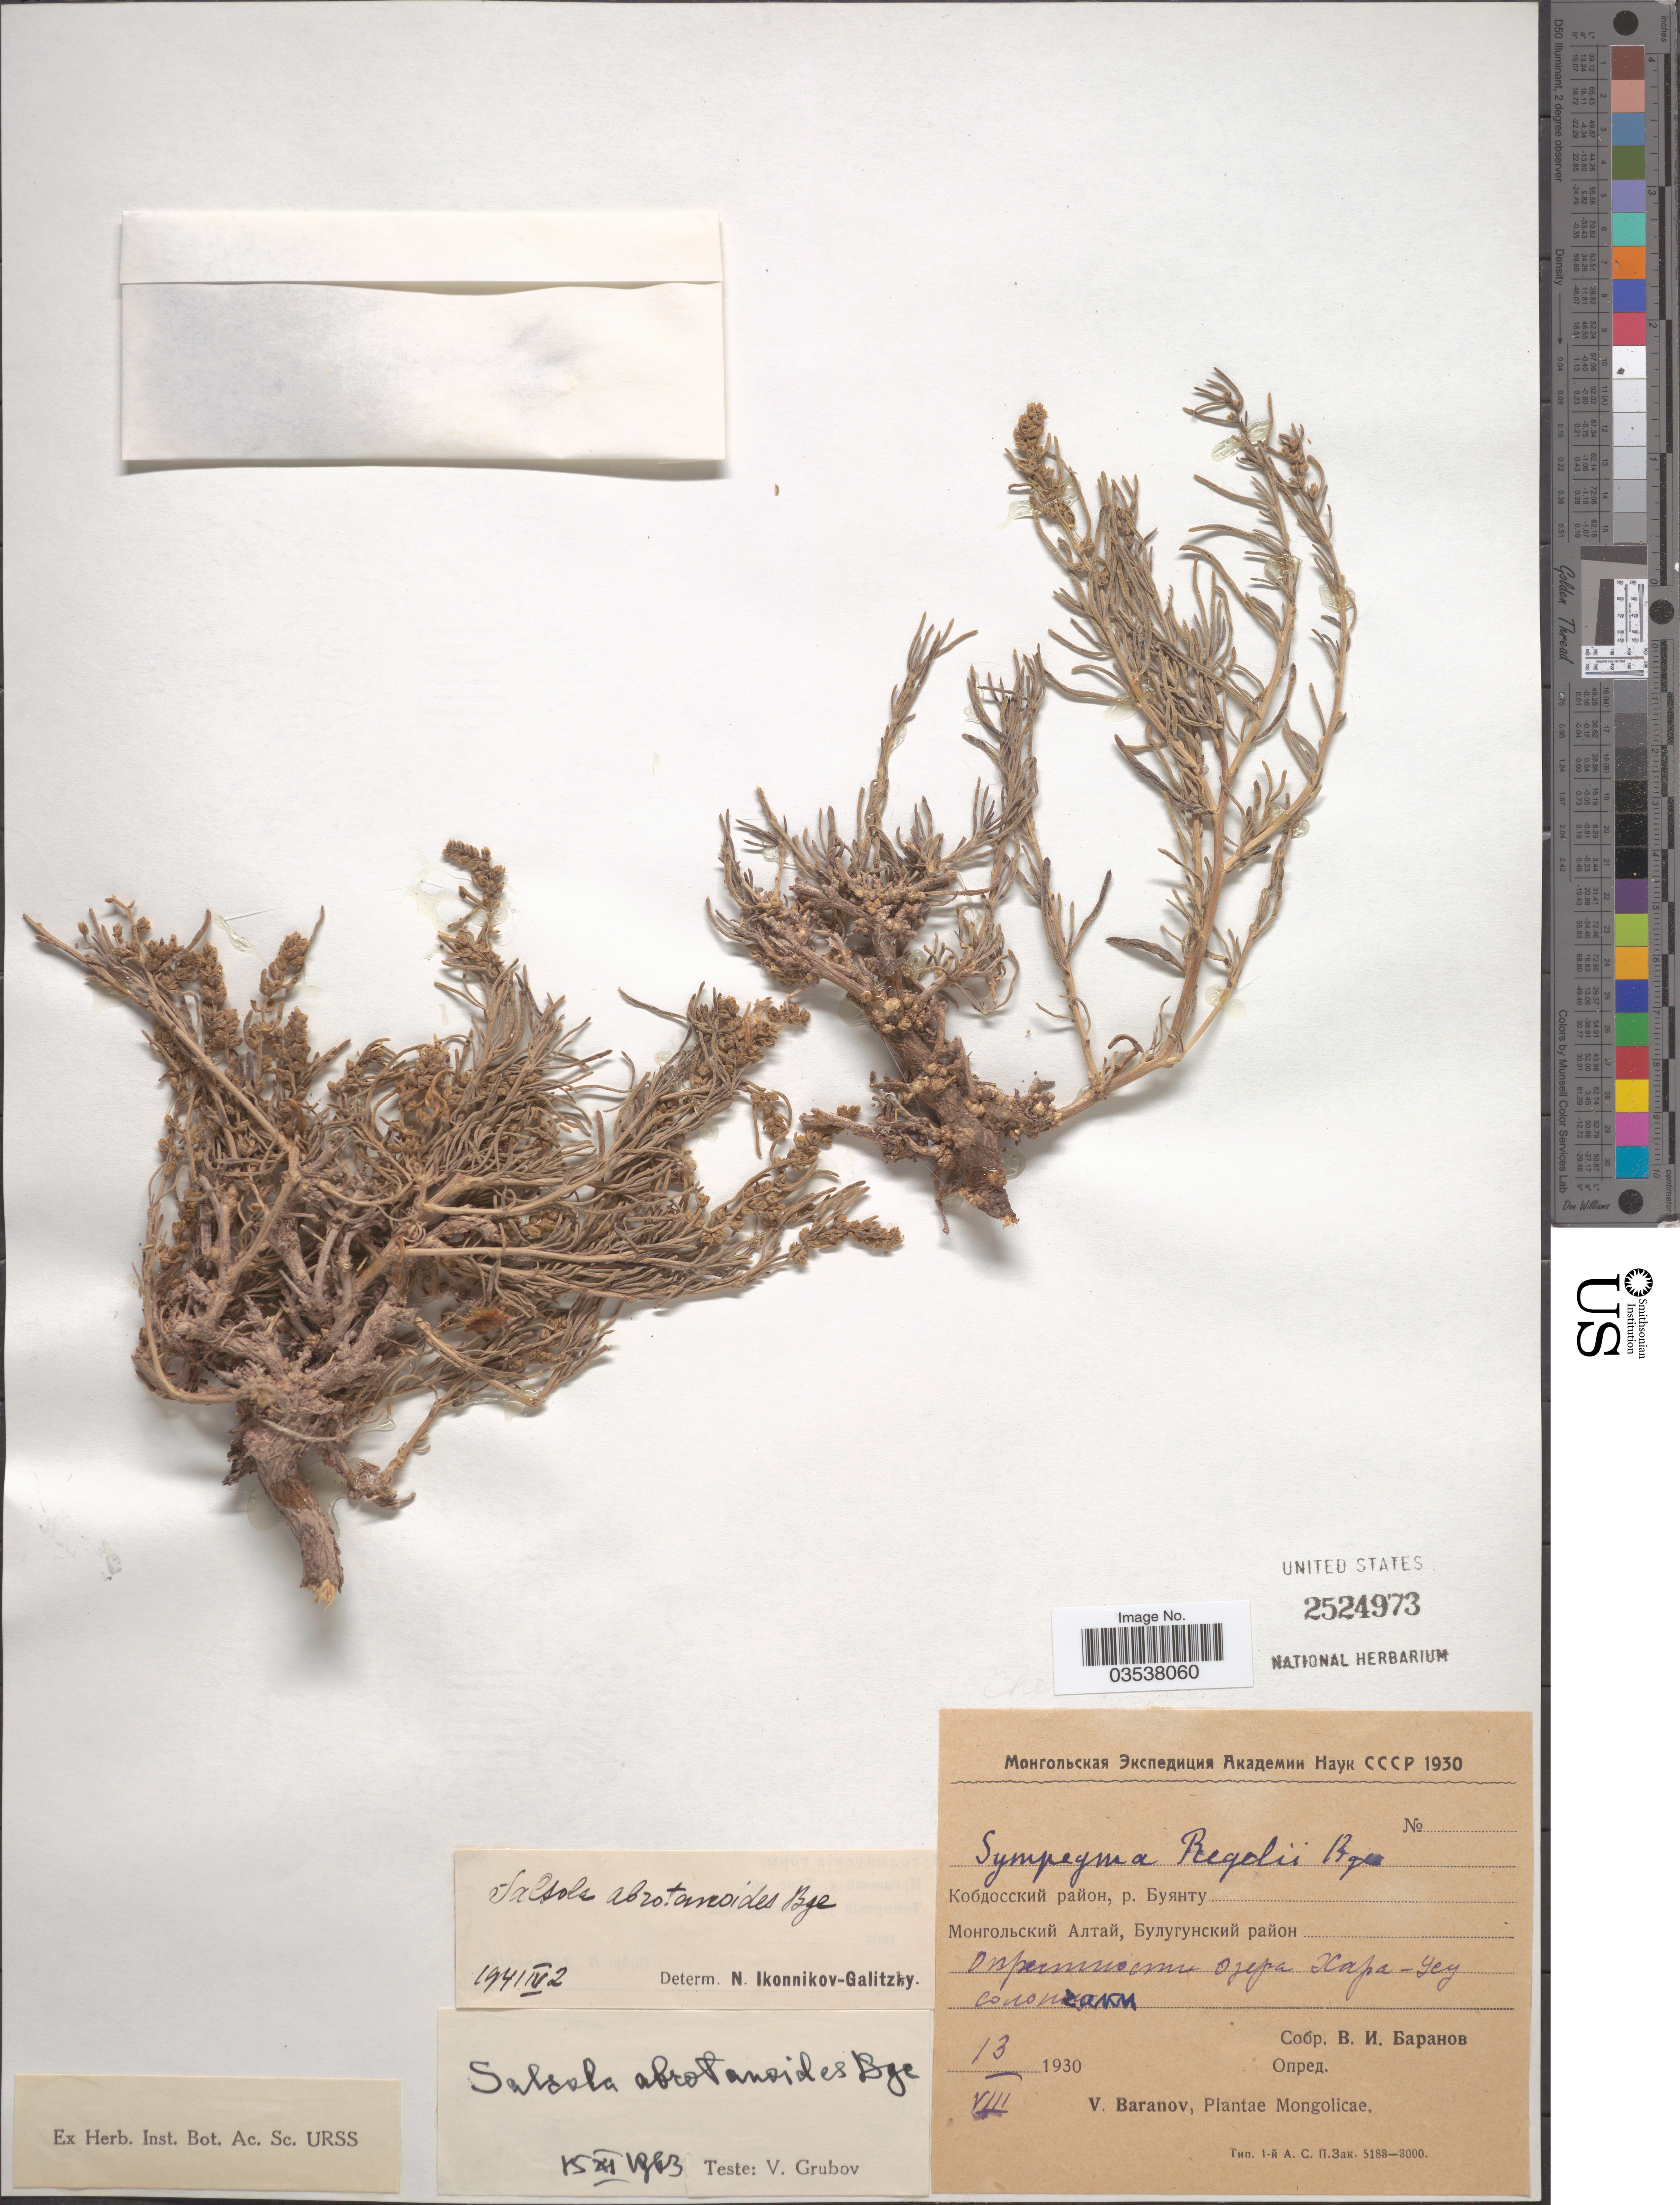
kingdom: Plantae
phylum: Tracheophyta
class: Magnoliopsida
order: Caryophyllales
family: Amaranthaceae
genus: Oreosalsola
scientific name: Oreosalsola abrotanoides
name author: (Bunge) Akhani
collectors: V. Baranov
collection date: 1930-08-13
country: Mongolia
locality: X.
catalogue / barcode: US 2524973